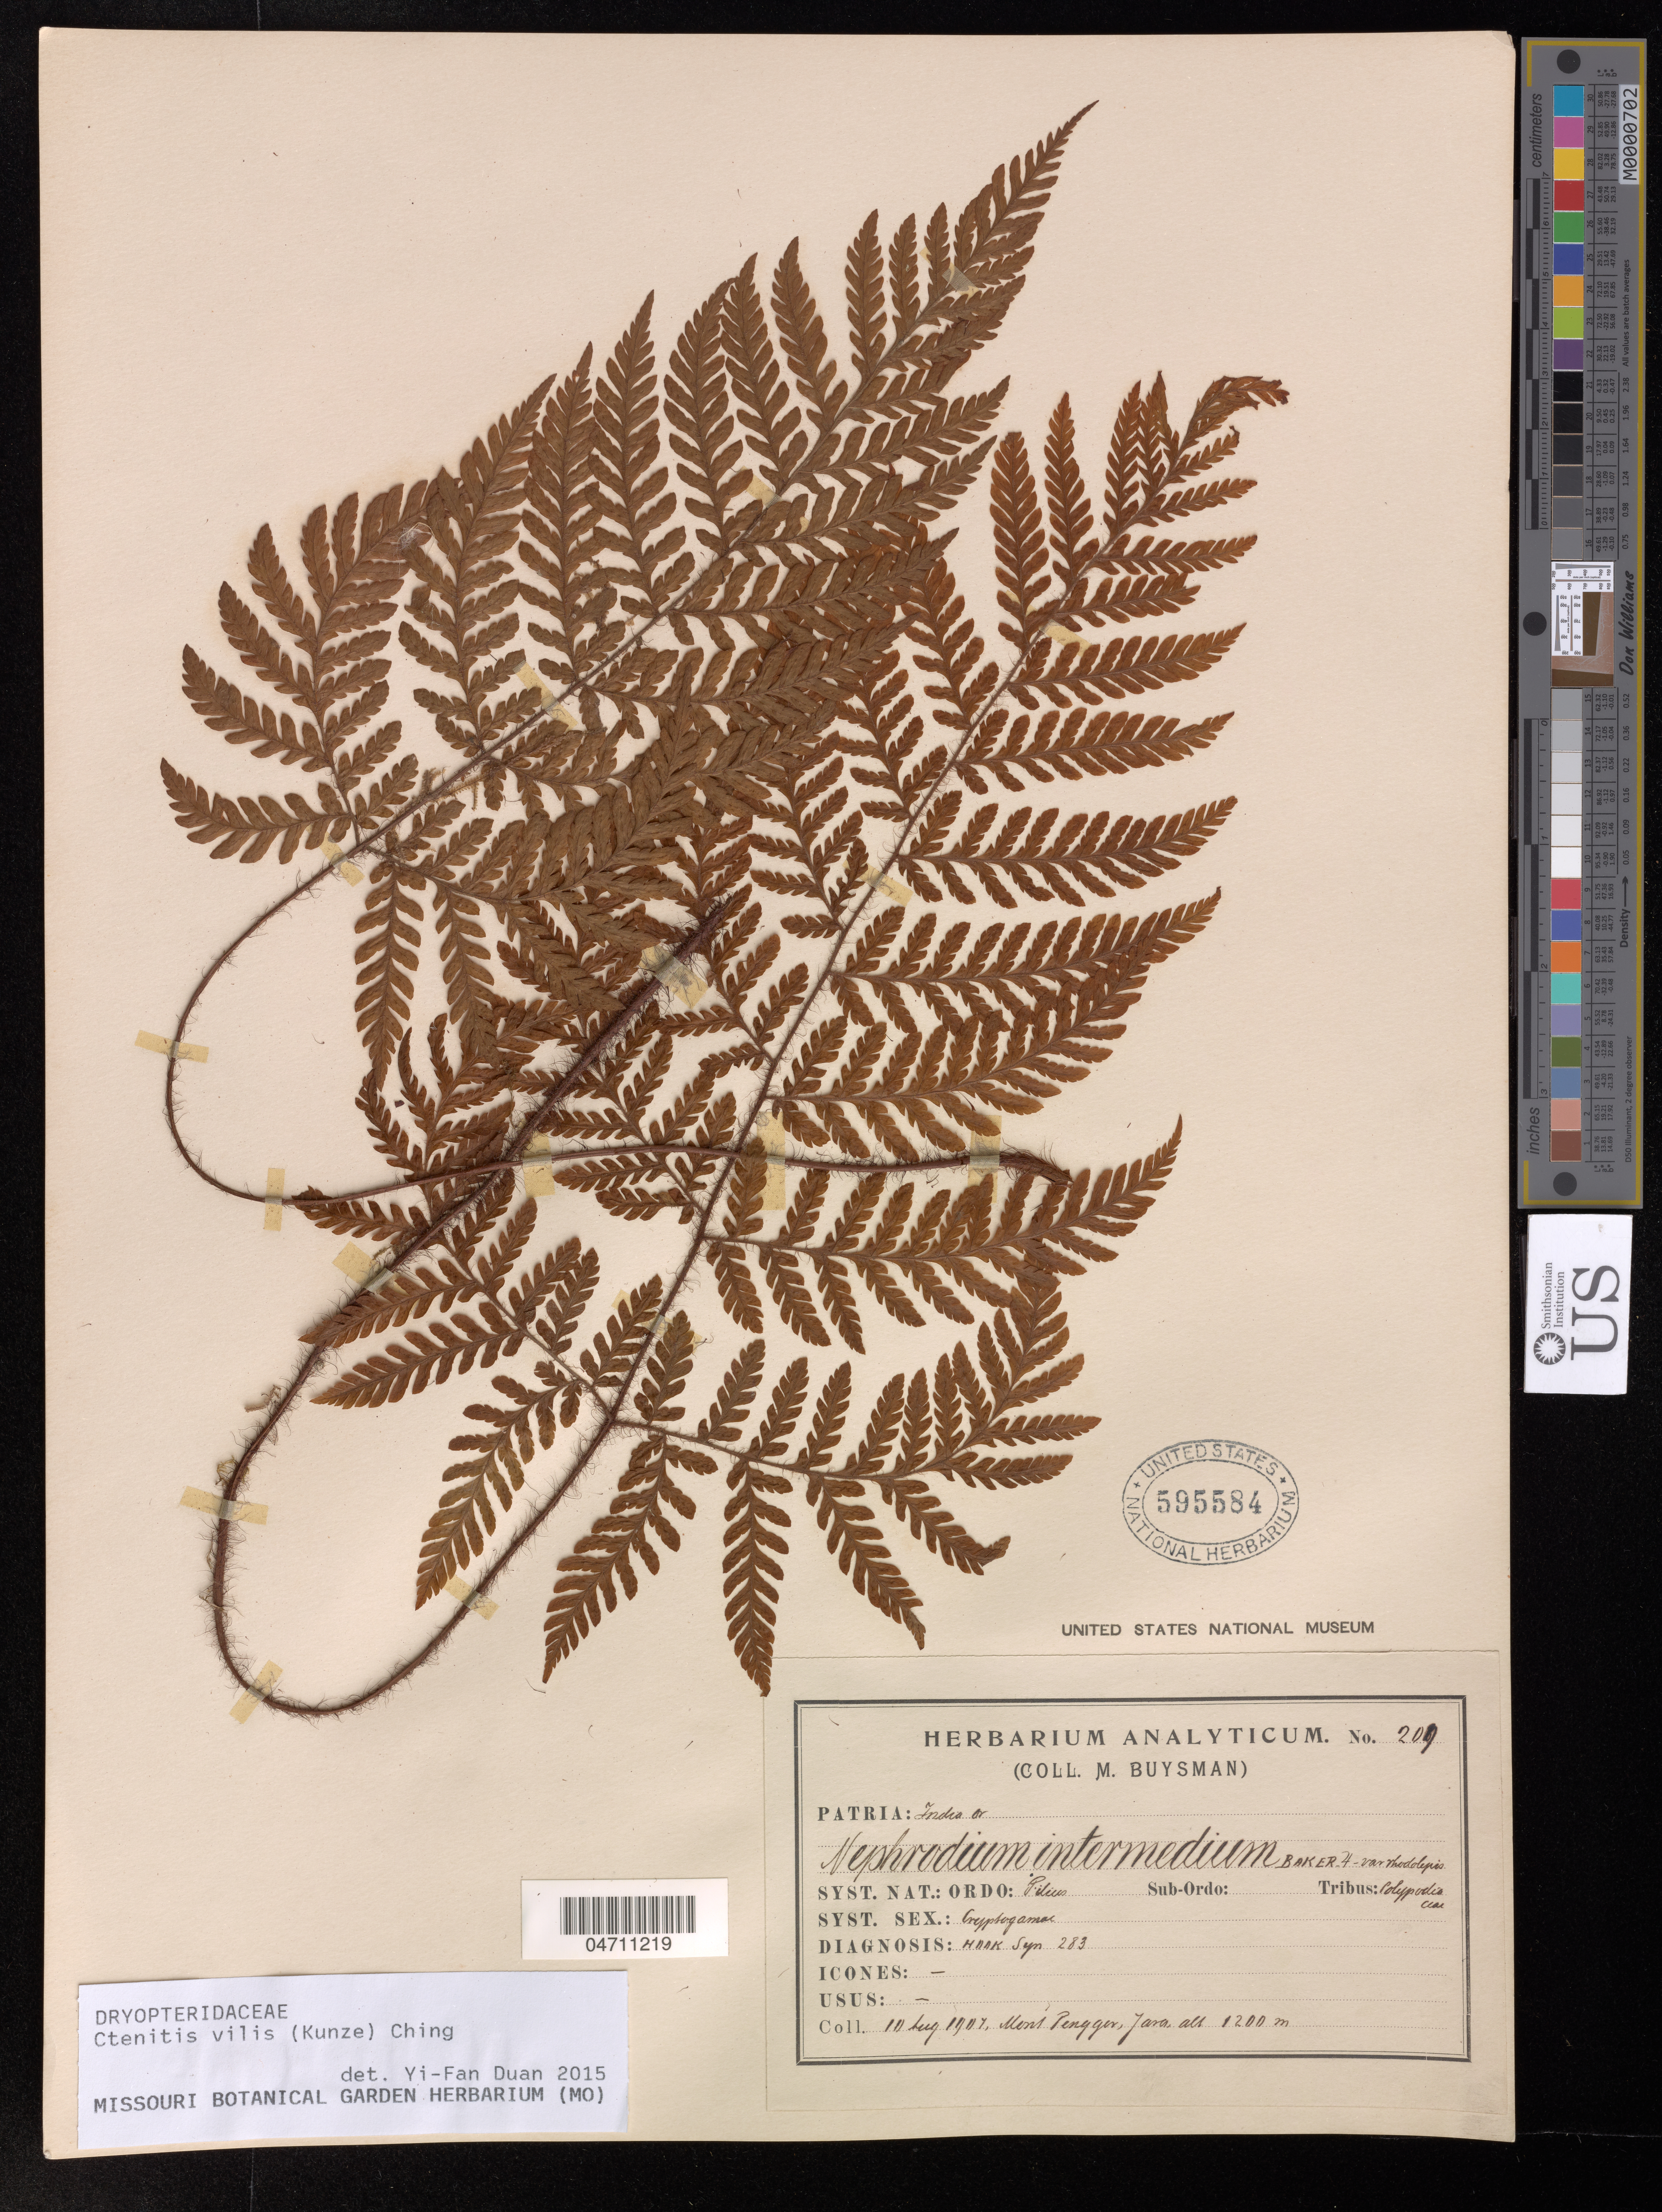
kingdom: Plantae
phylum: Tracheophyta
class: Polypodiopsida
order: Polypodiales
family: Dryopteridaceae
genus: Ctenitis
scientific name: Ctenitis vilis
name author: (Kunze) Ching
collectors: M. Buysman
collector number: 209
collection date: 1907-08-10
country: Indonesia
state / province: Java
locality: Monte Pengger.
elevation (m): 1200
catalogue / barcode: US 595584